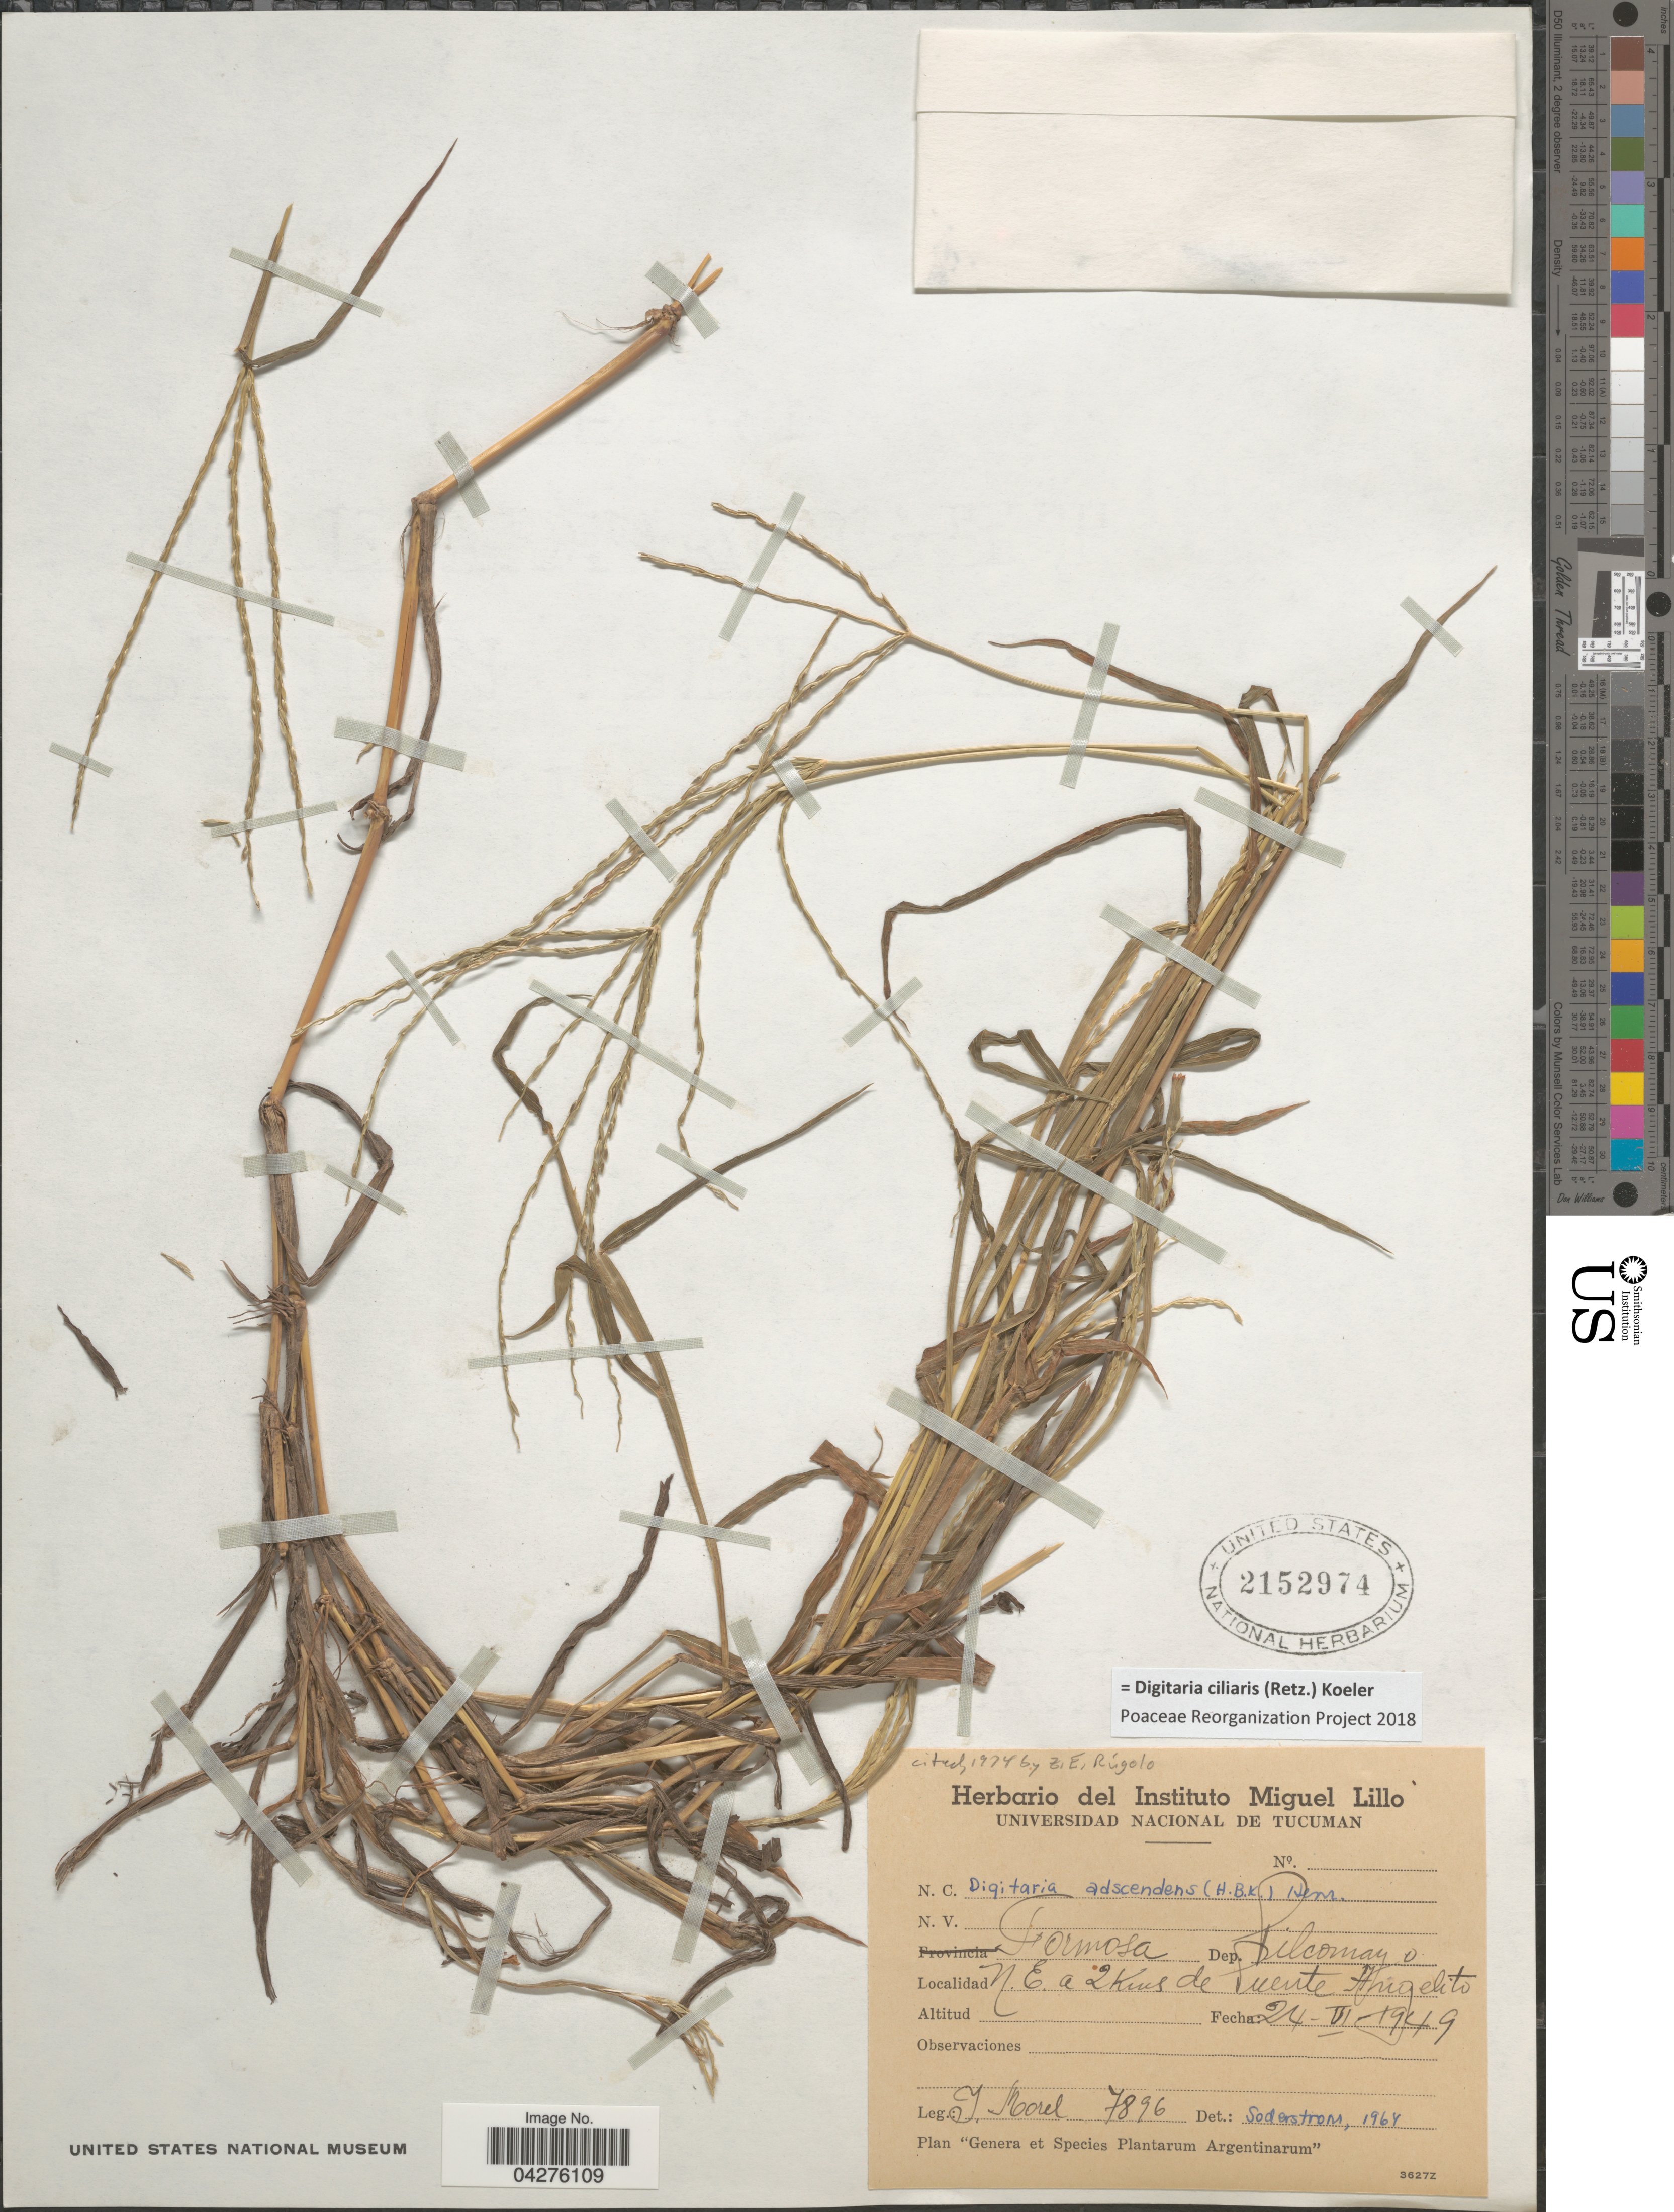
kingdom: Plantae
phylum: Tracheophyta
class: Liliopsida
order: Poales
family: Poaceae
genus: Digitaria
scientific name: Digitaria ciliaris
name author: (Retz.) Koeler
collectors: I. Morel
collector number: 7896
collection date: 1949-06-24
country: Argentina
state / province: Formosa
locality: Dep. Pilcomayo. N.E. a Kms de Puente Angelito.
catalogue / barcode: US 2152974